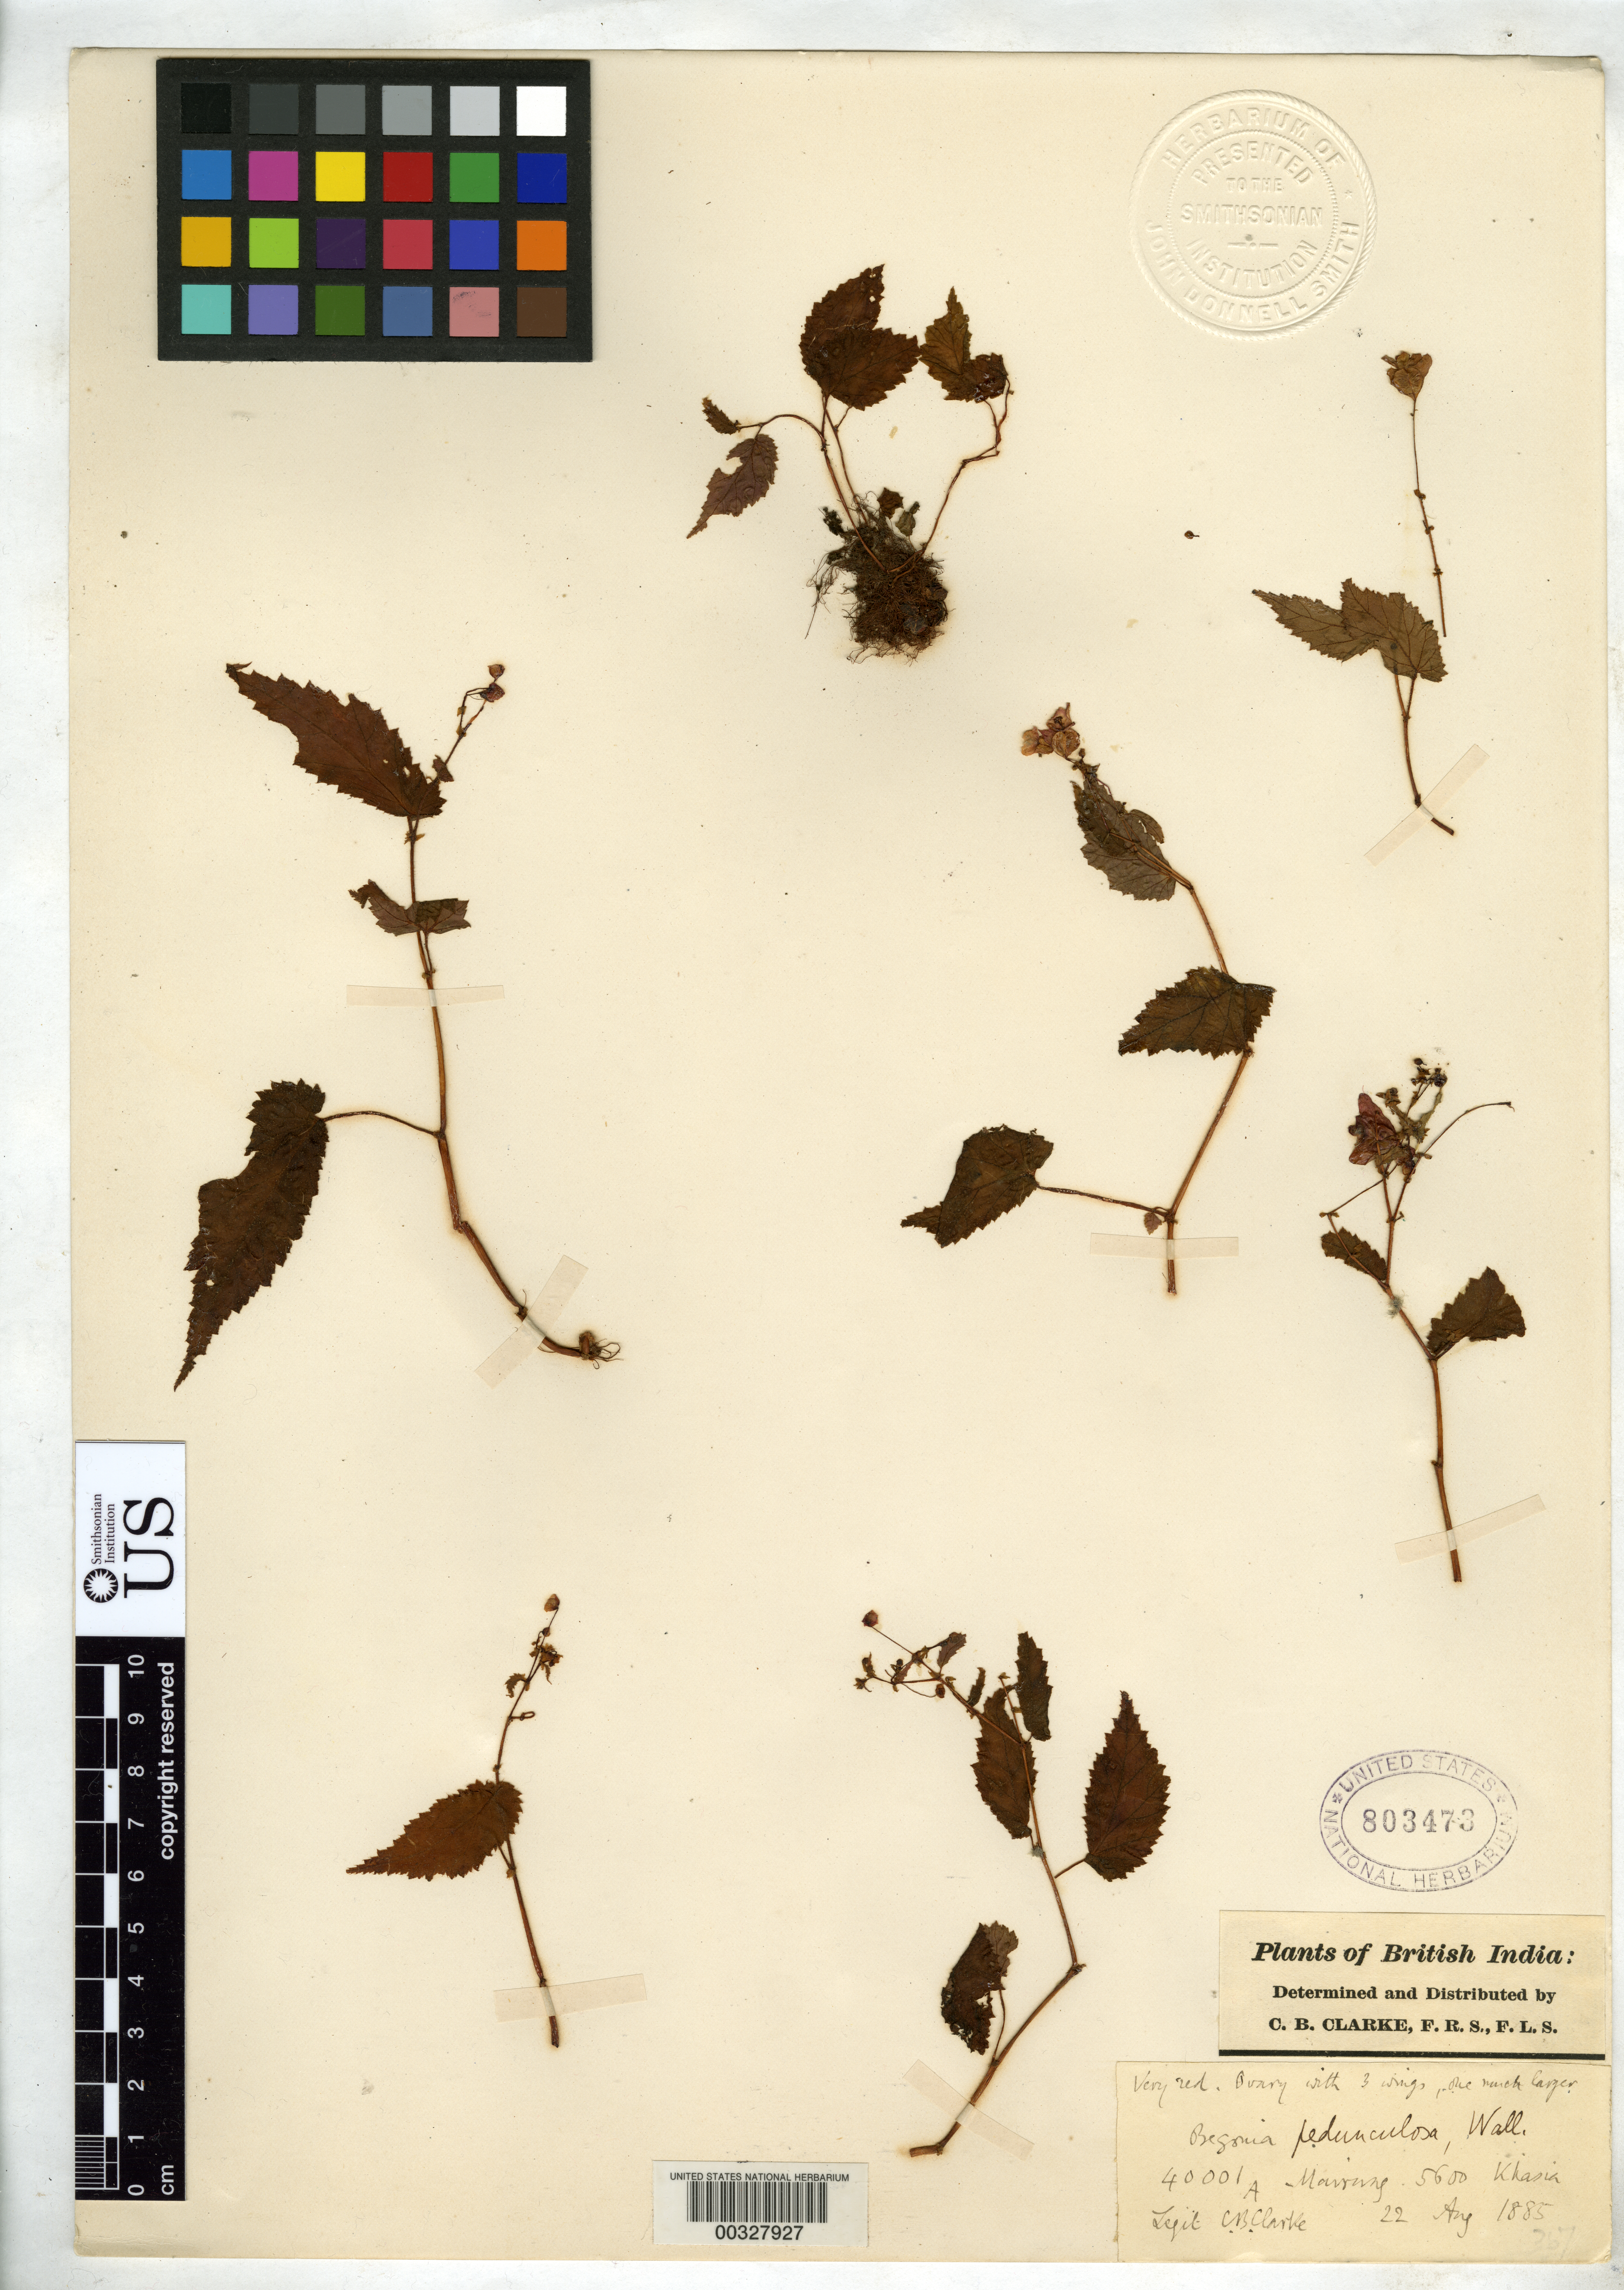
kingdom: Plantae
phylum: Tracheophyta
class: Magnoliopsida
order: Cucurbitales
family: Begoniaceae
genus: Begonia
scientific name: Begonia pedunculosa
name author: Wall.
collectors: C. B. Clarke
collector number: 40001a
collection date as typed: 22 Aug 1885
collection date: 1885-08-22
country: India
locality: Khasia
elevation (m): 1707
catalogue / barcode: US 803473